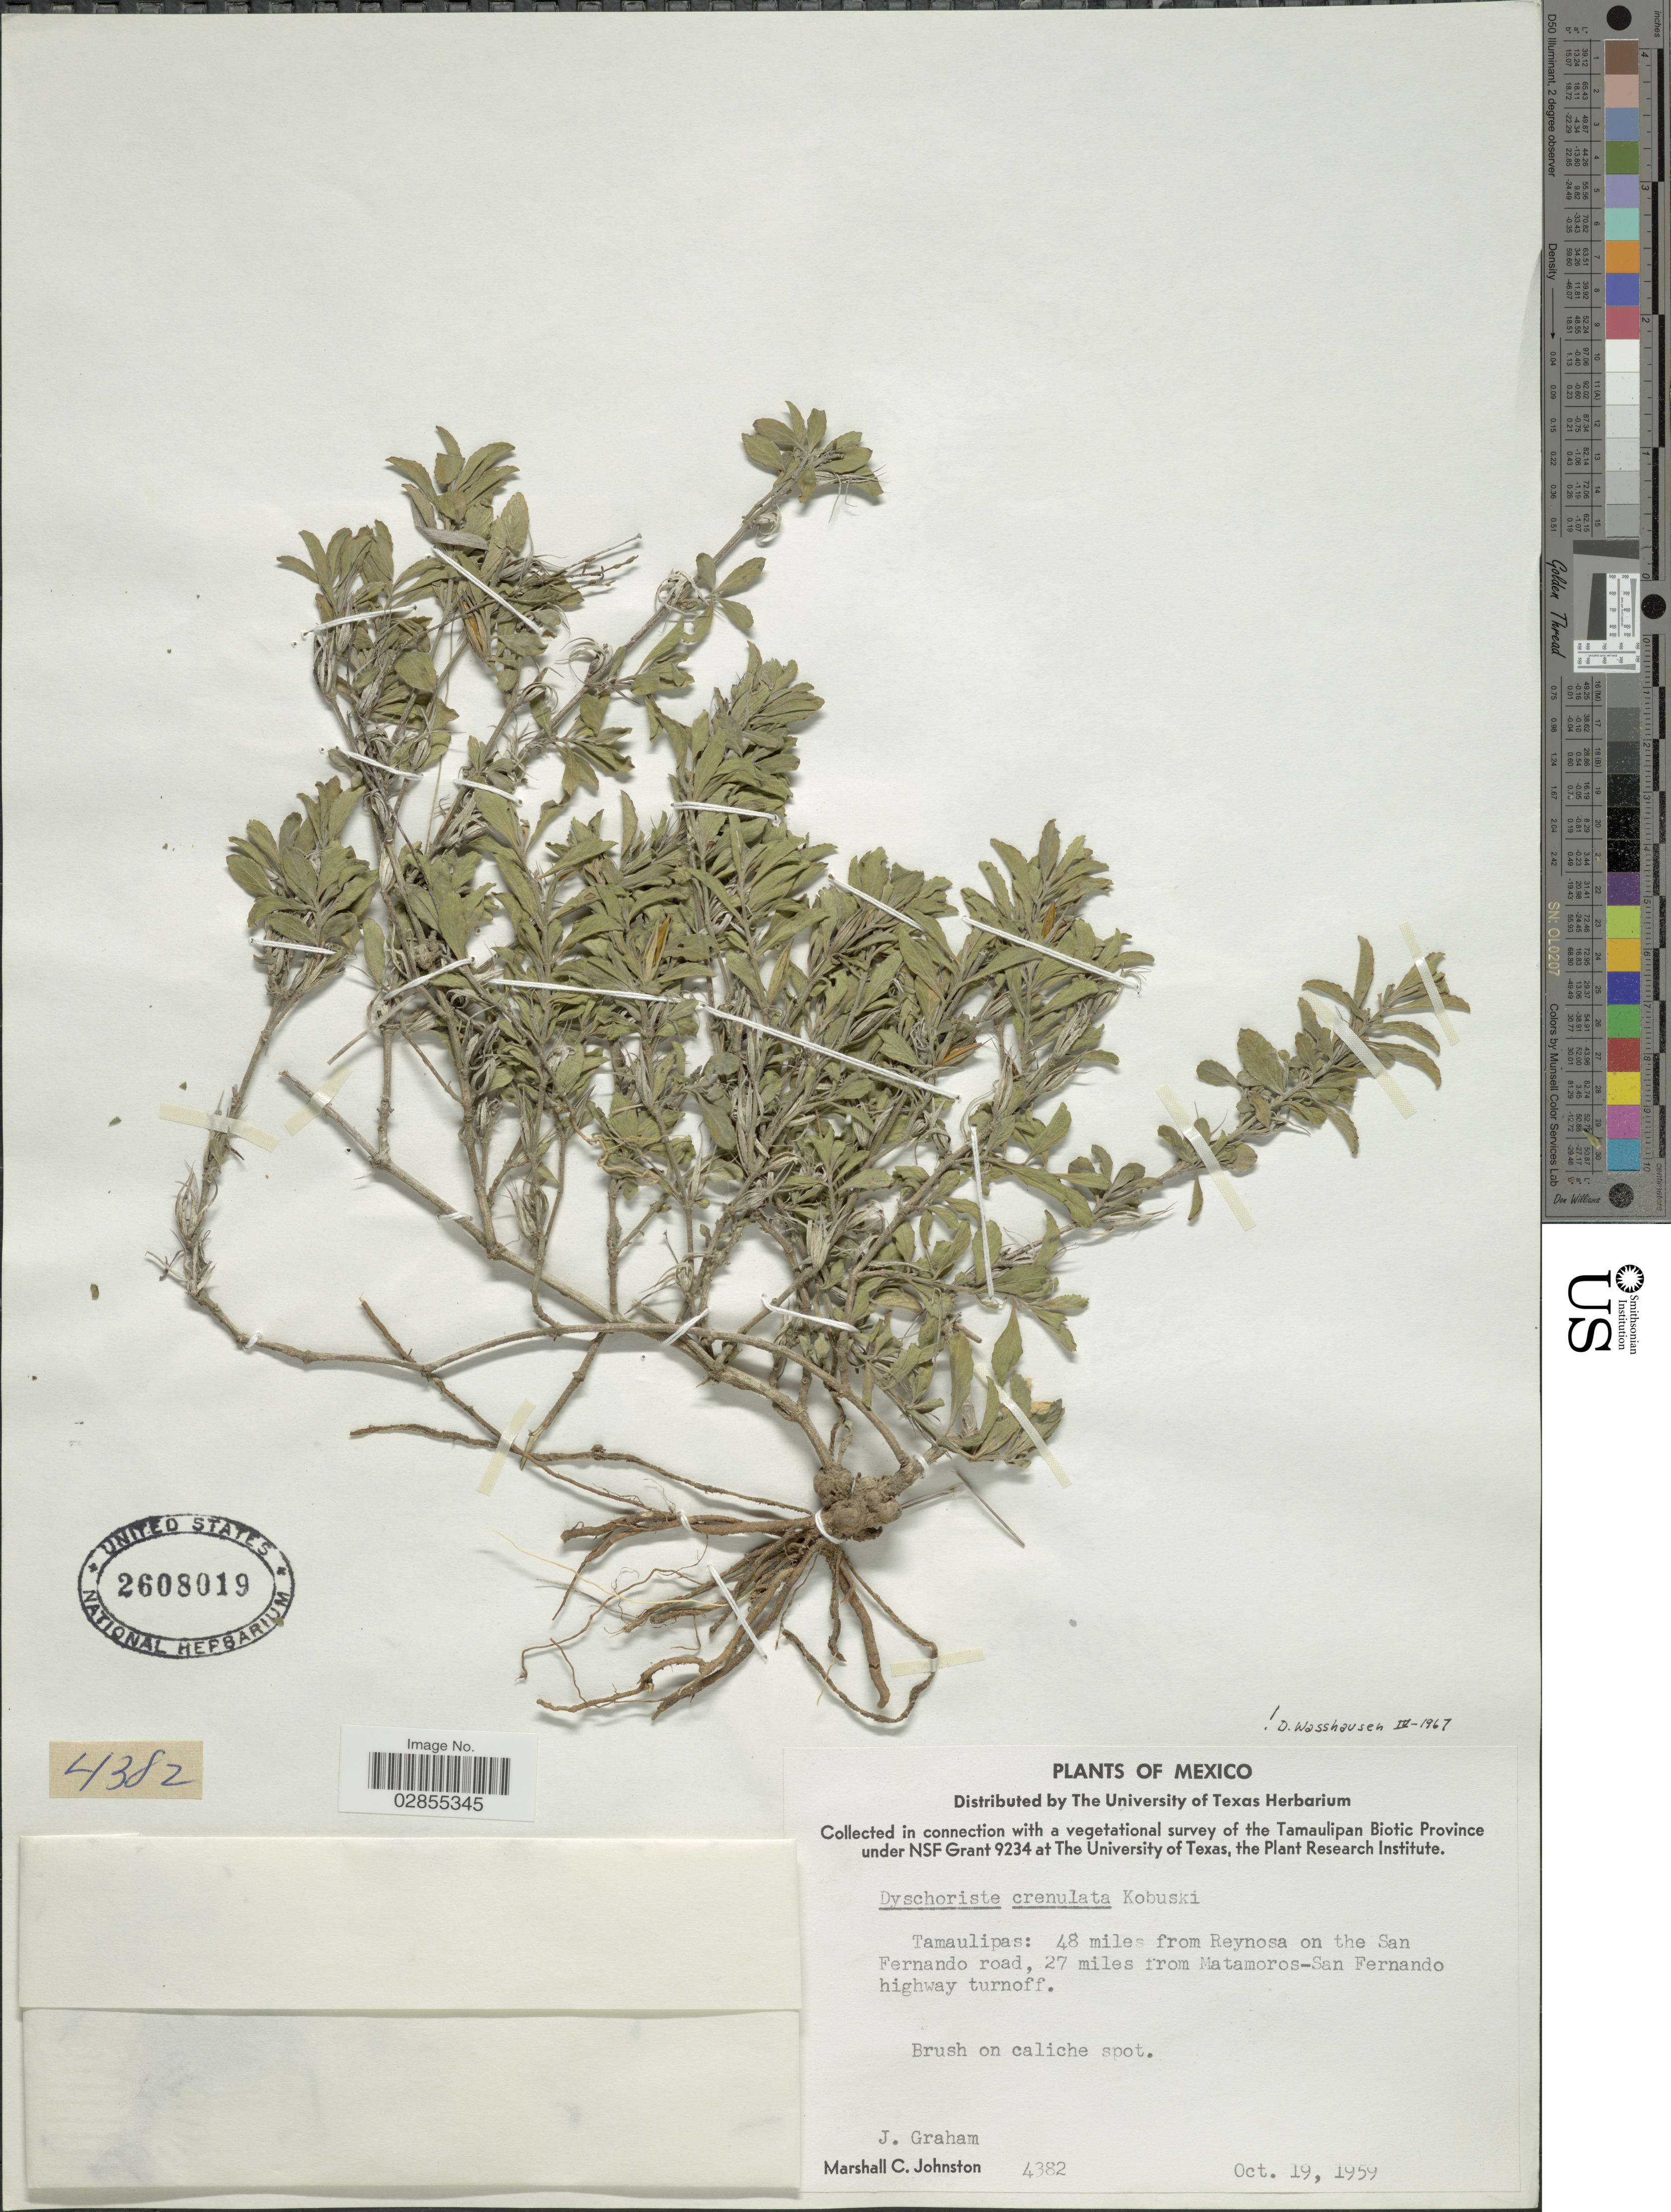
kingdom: Plantae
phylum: Tracheophyta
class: Magnoliopsida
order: Lamiales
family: Acanthaceae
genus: Dyschoriste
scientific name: Dyschoriste crenulata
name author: Kobuski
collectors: J. Graham & M. Johnston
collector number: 4382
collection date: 1959-10-19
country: Mexico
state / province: Tamaulipas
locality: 48 miles from Reynosa on the San Fernando Road, 27 miles from Matamoros-San Fernando highway turnoff.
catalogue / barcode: US 2608019